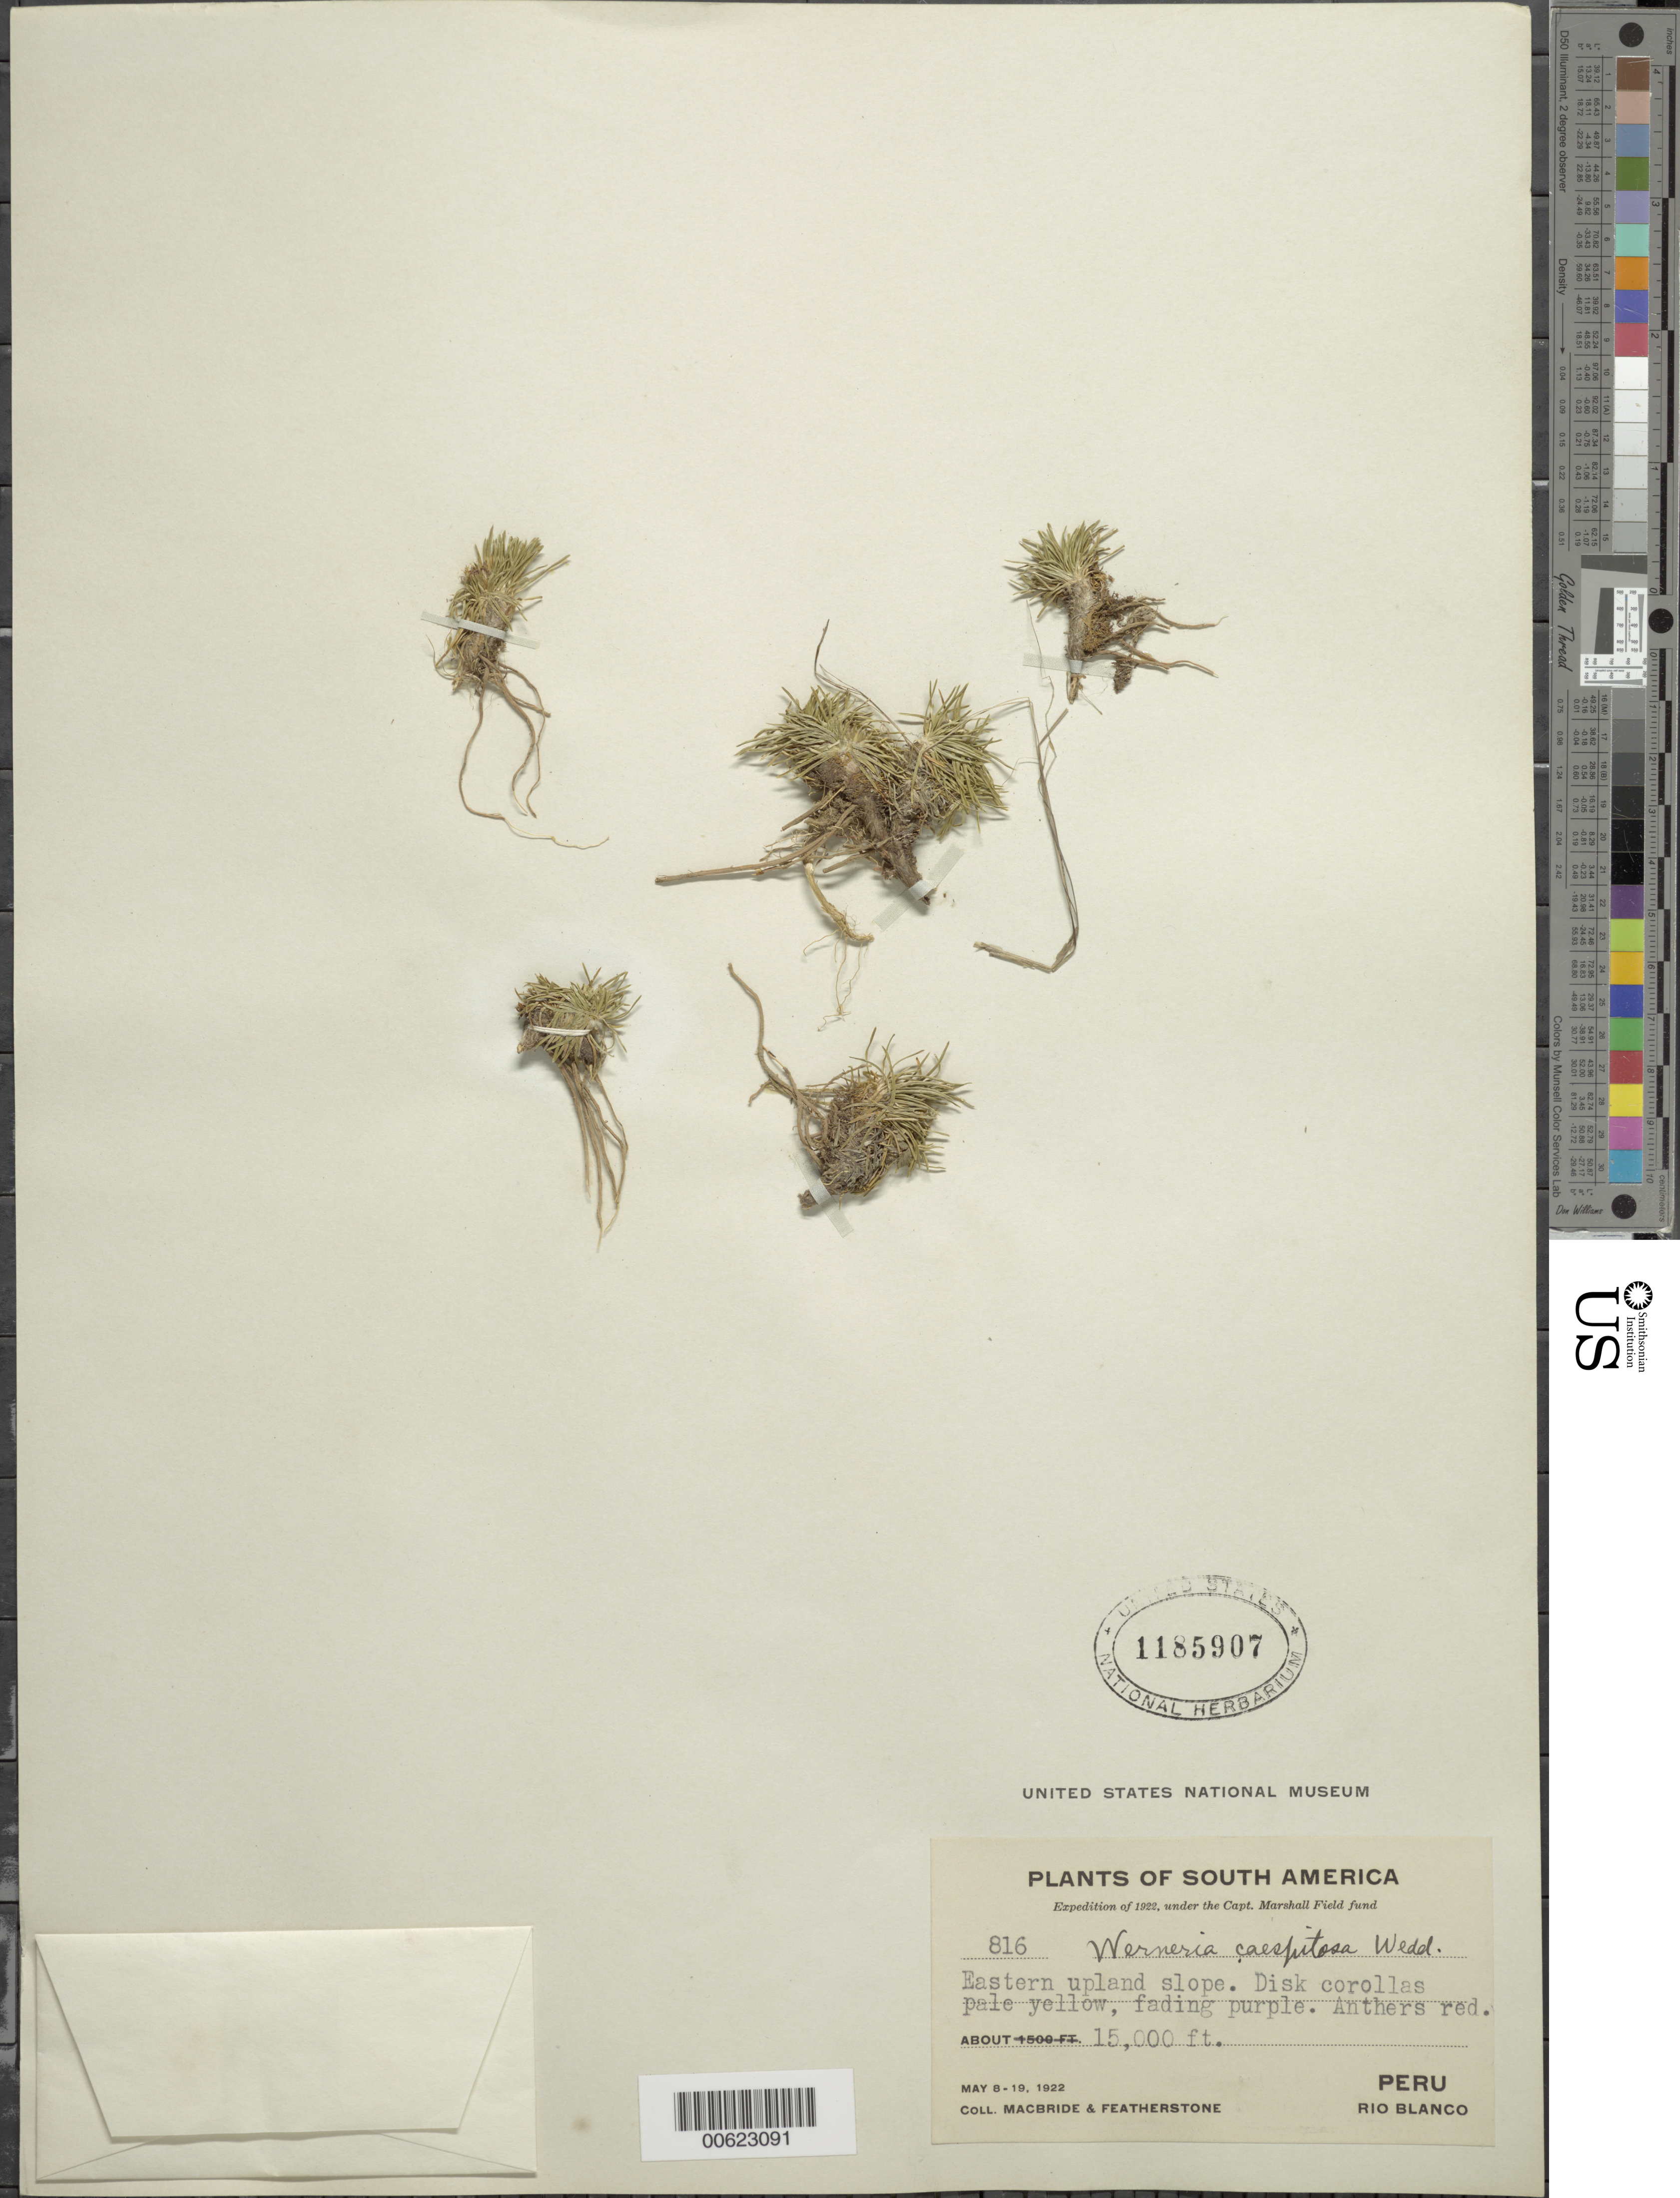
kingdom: Plantae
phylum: Tracheophyta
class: Magnoliopsida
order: Asterales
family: Asteraceae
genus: Werneria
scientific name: Werneria caespitosa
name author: Wedd.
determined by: Calvo, Joel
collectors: J. F. Macbride & W. Featherstone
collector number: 816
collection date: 1922-05-08/1922-05-19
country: Peru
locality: Eastern upland splot, Rio Blanco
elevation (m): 4572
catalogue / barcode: US 1185907